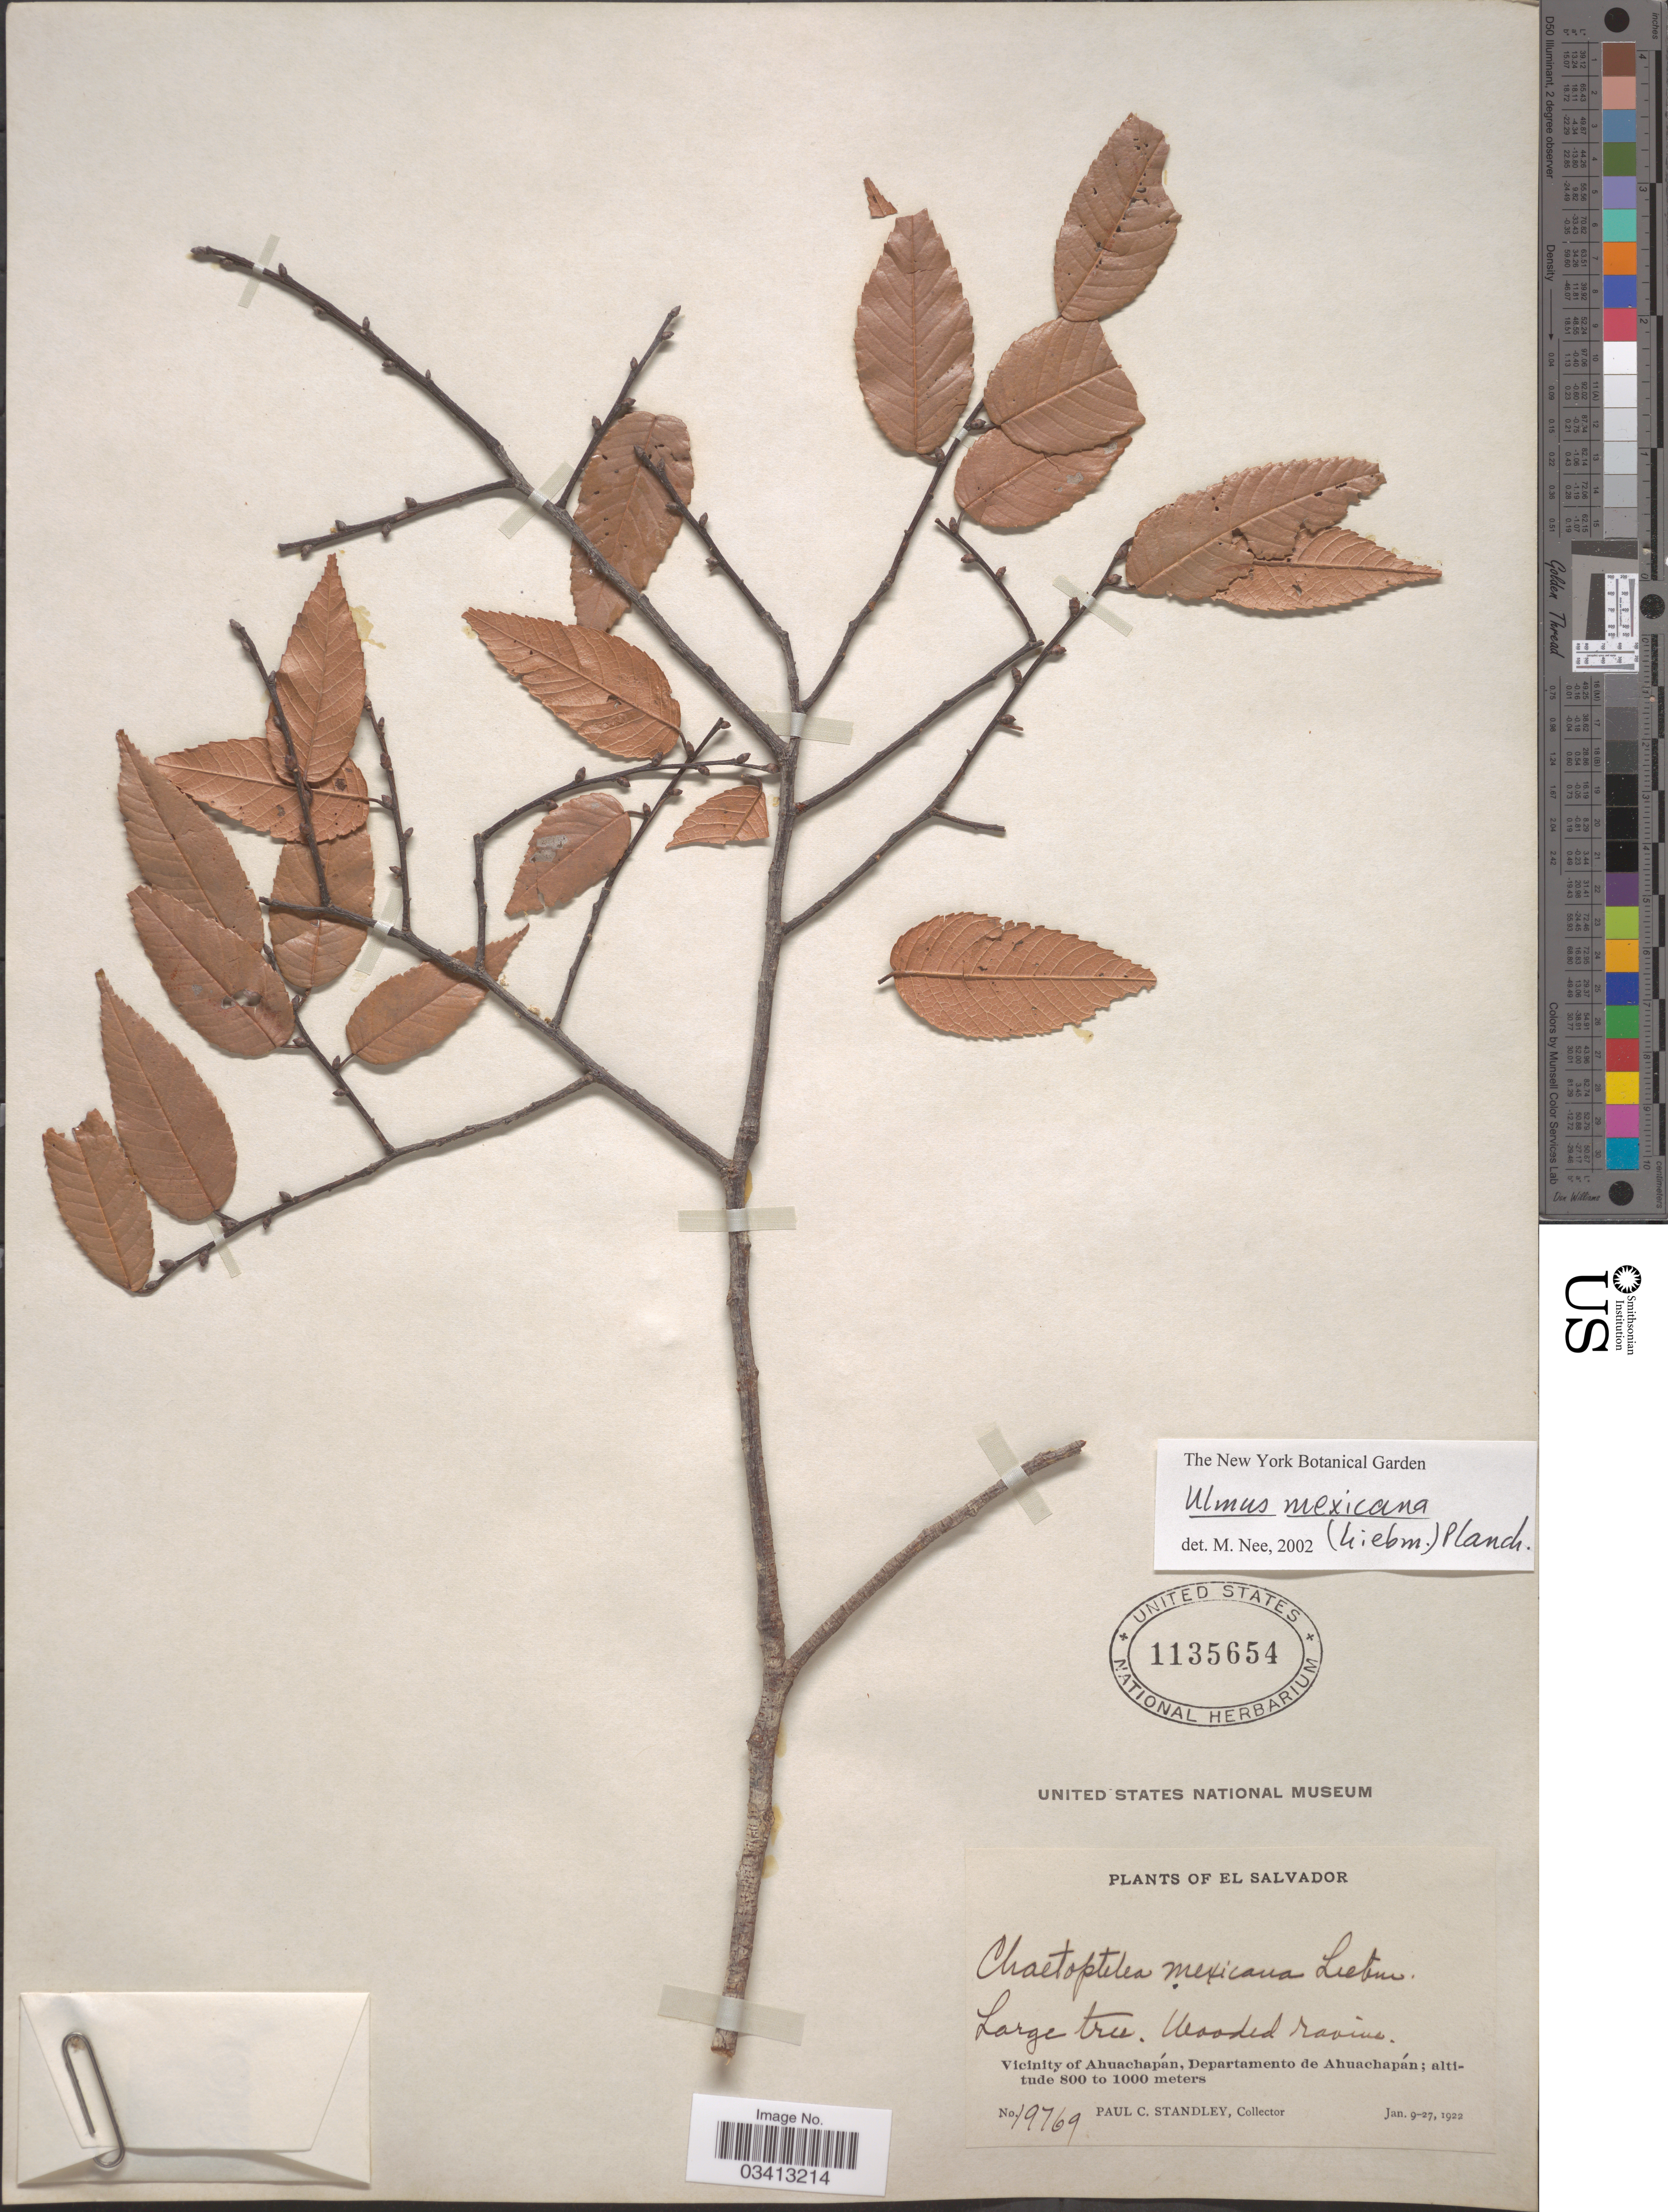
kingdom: Plantae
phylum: Tracheophyta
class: Magnoliopsida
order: Rosales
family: Ulmaceae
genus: Ulmus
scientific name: Ulmus mexicana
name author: (Liebm.) Planch.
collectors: P. C. Standley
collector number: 19769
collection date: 1922-01-09/1922-01-27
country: El Salvador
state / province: Ahuachapan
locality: Wooded ravine. Vicinity of Ahuachapán, Departamento de Ahuachapán.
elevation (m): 800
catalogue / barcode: US 1135654